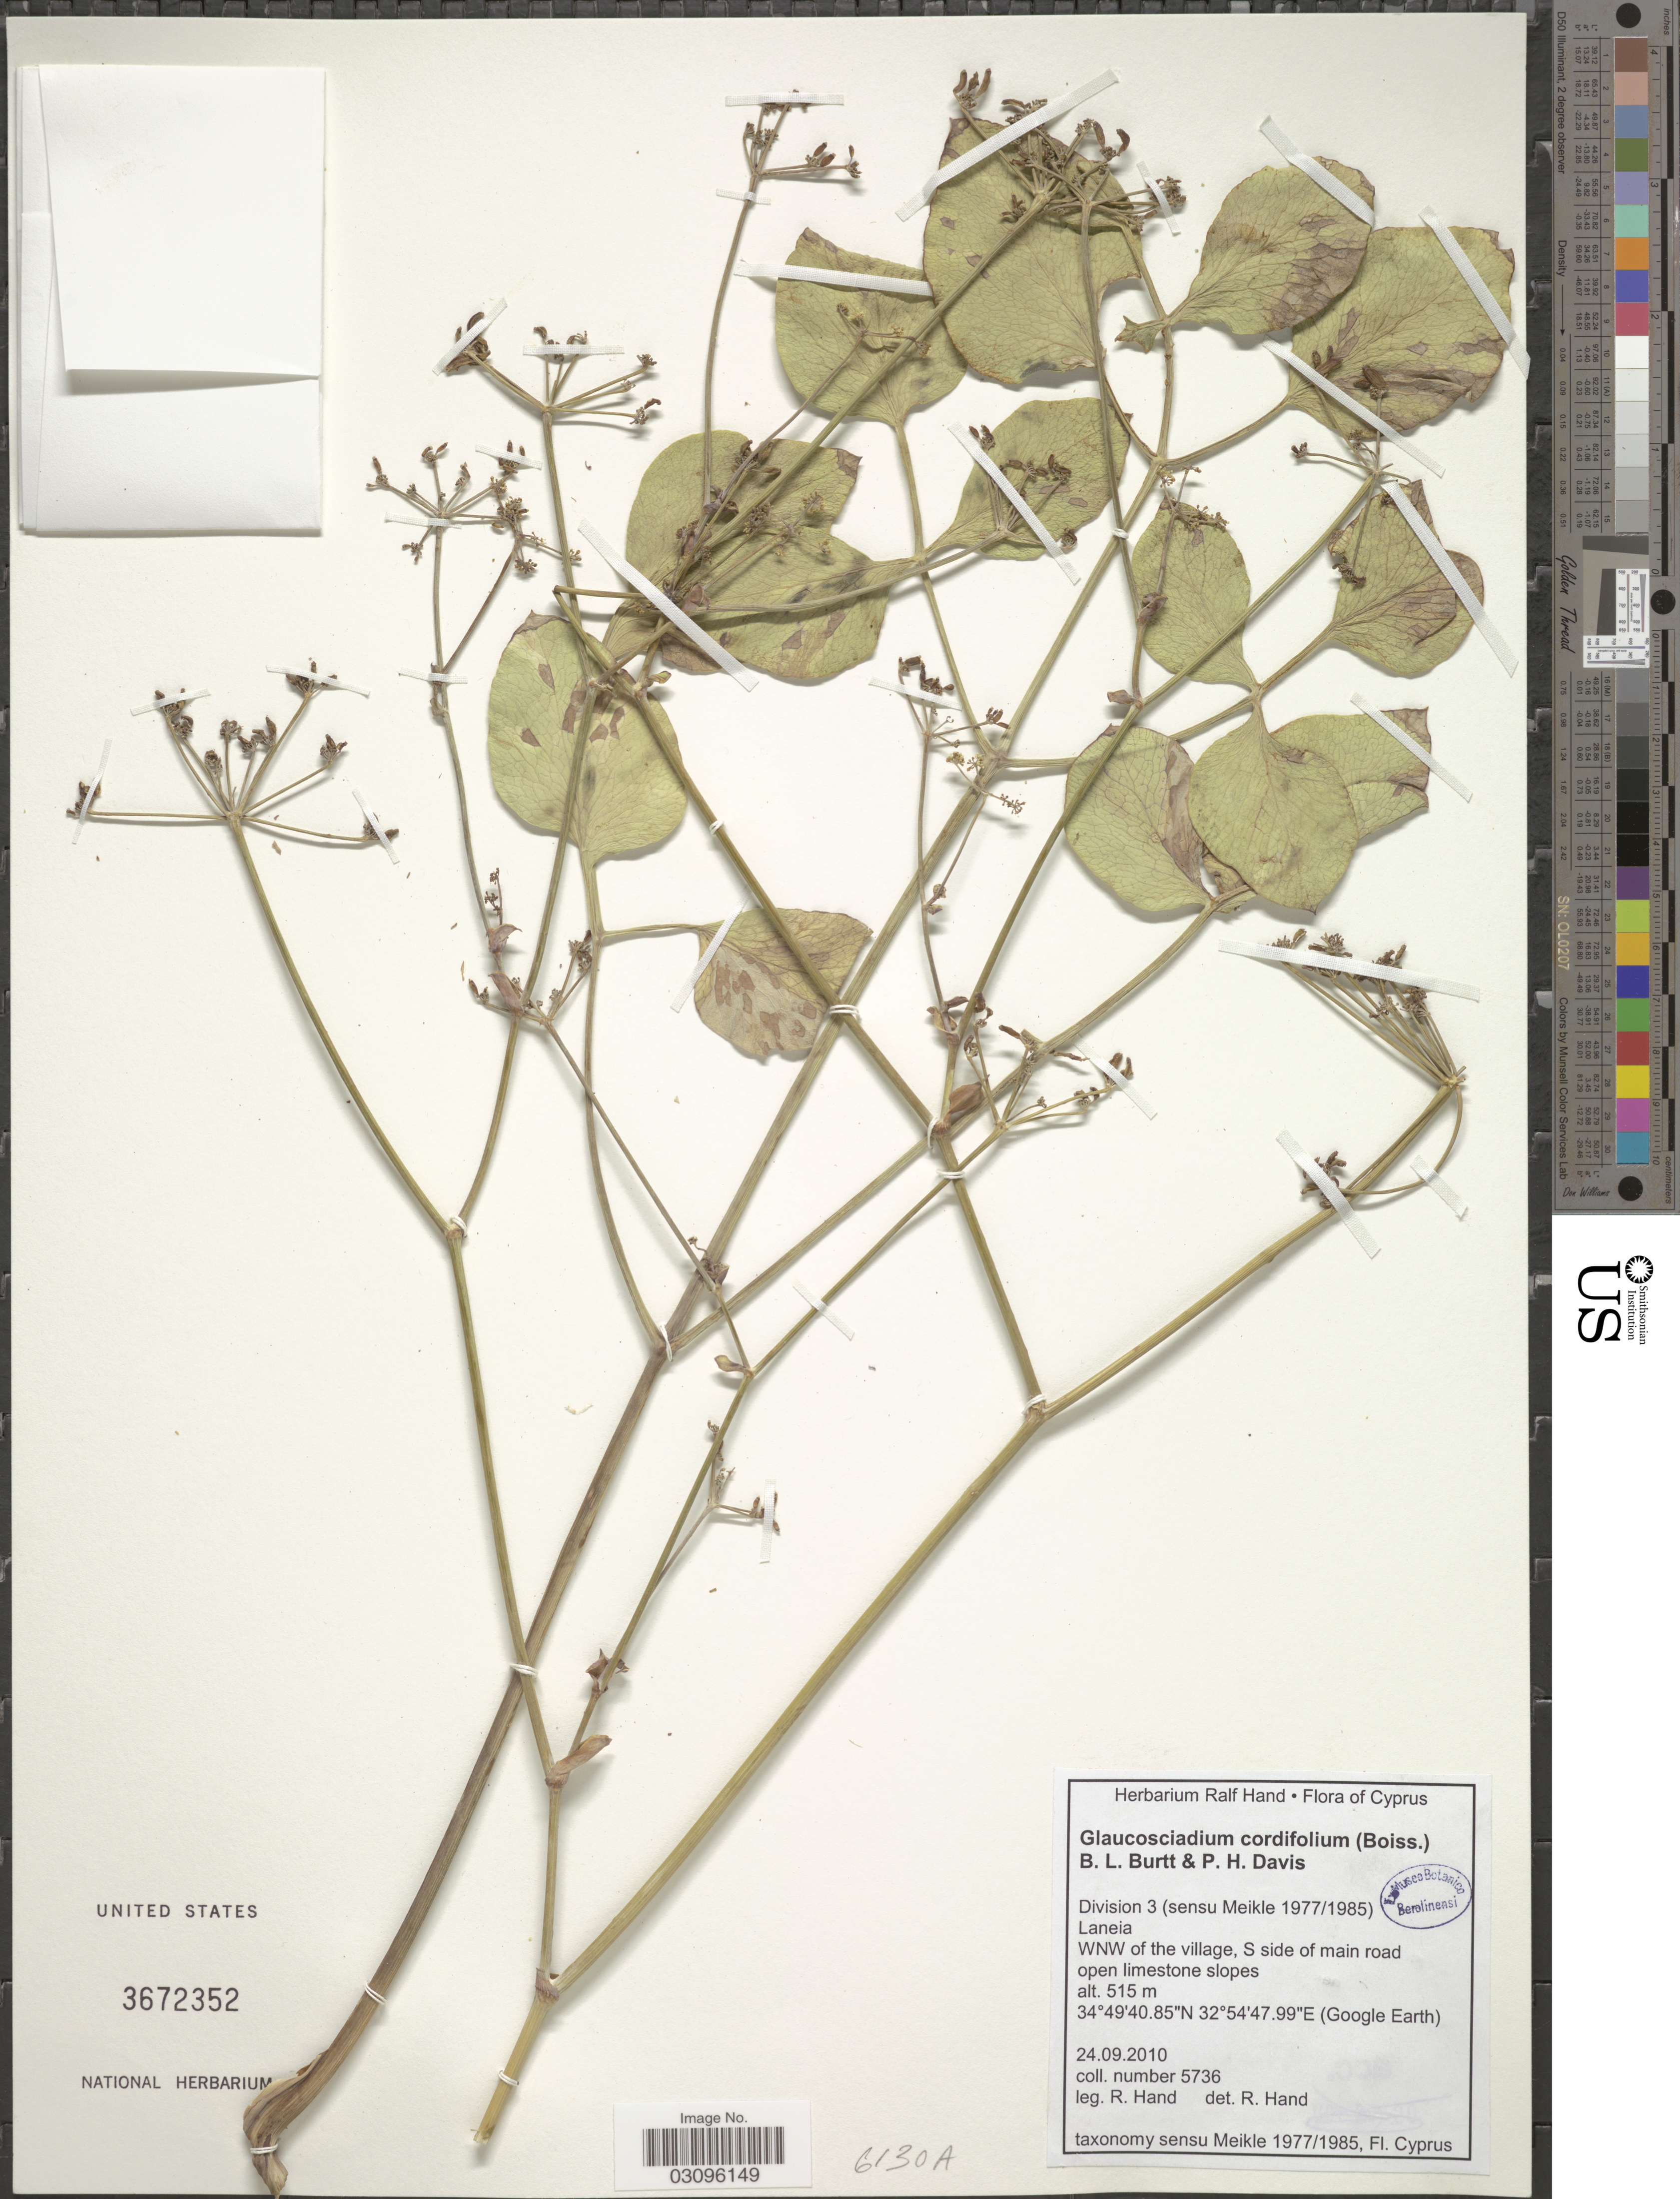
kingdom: Plantae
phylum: Tracheophyta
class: Magnoliopsida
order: Apiales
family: Apiaceae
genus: Glaucosciadium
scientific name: Glaucosciadium cordifolium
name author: (Boiss.) B.L. Burtt & P.H. Davis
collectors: R. Hand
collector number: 5736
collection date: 2010-09-24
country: Cyprus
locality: Cyprus. Division 3 (sensu Meikle 1977/1985) Laneia. WNW of the village, S side of main road open limestone slopes.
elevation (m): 515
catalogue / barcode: US 3672352